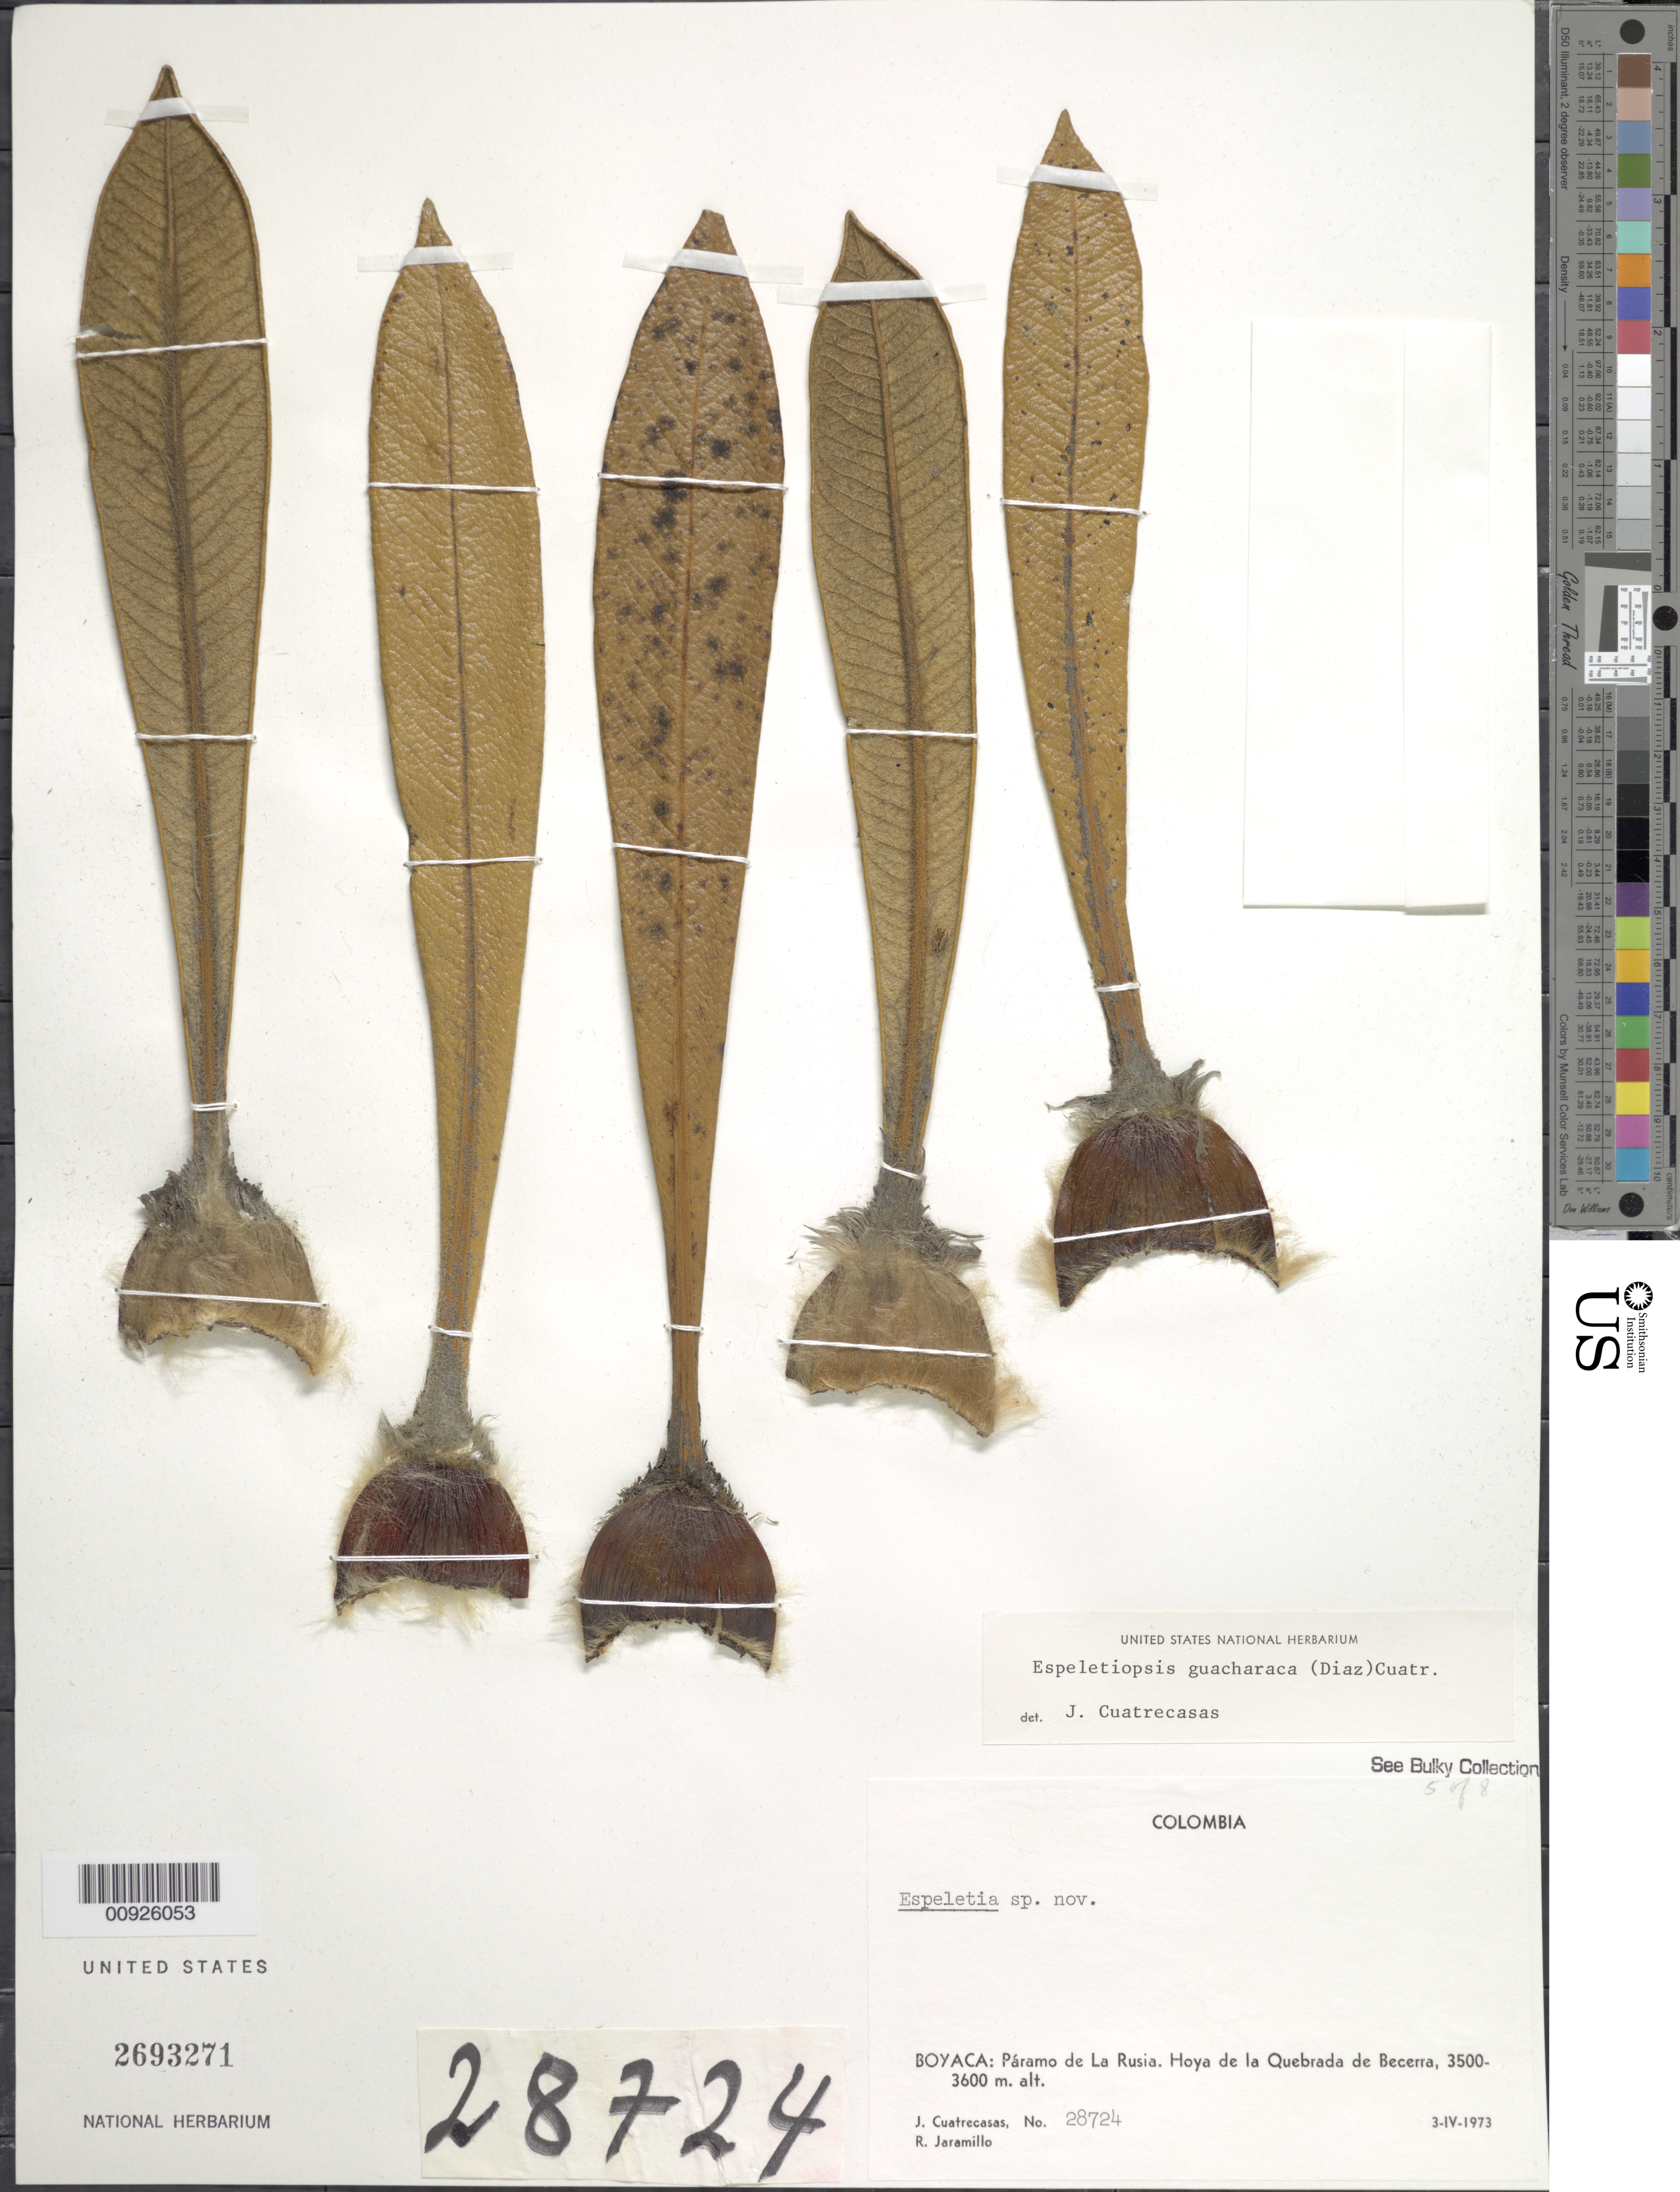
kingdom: Plantae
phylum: Tracheophyta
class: Magnoliopsida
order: Asterales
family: Asteraceae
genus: Espeletiopsis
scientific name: Espeletiopsis jimenez-quesadae var. guacharaca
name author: (S. Díaz) Cuatrec.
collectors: J. Cuatrecasas & R. Jaramillo M.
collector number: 28724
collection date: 1973-04-03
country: Colombia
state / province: Boyacá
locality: Boyacá: Paramo de La Rusia. Hoya de la Quebrada de Becerra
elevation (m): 3500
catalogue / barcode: US 2693271